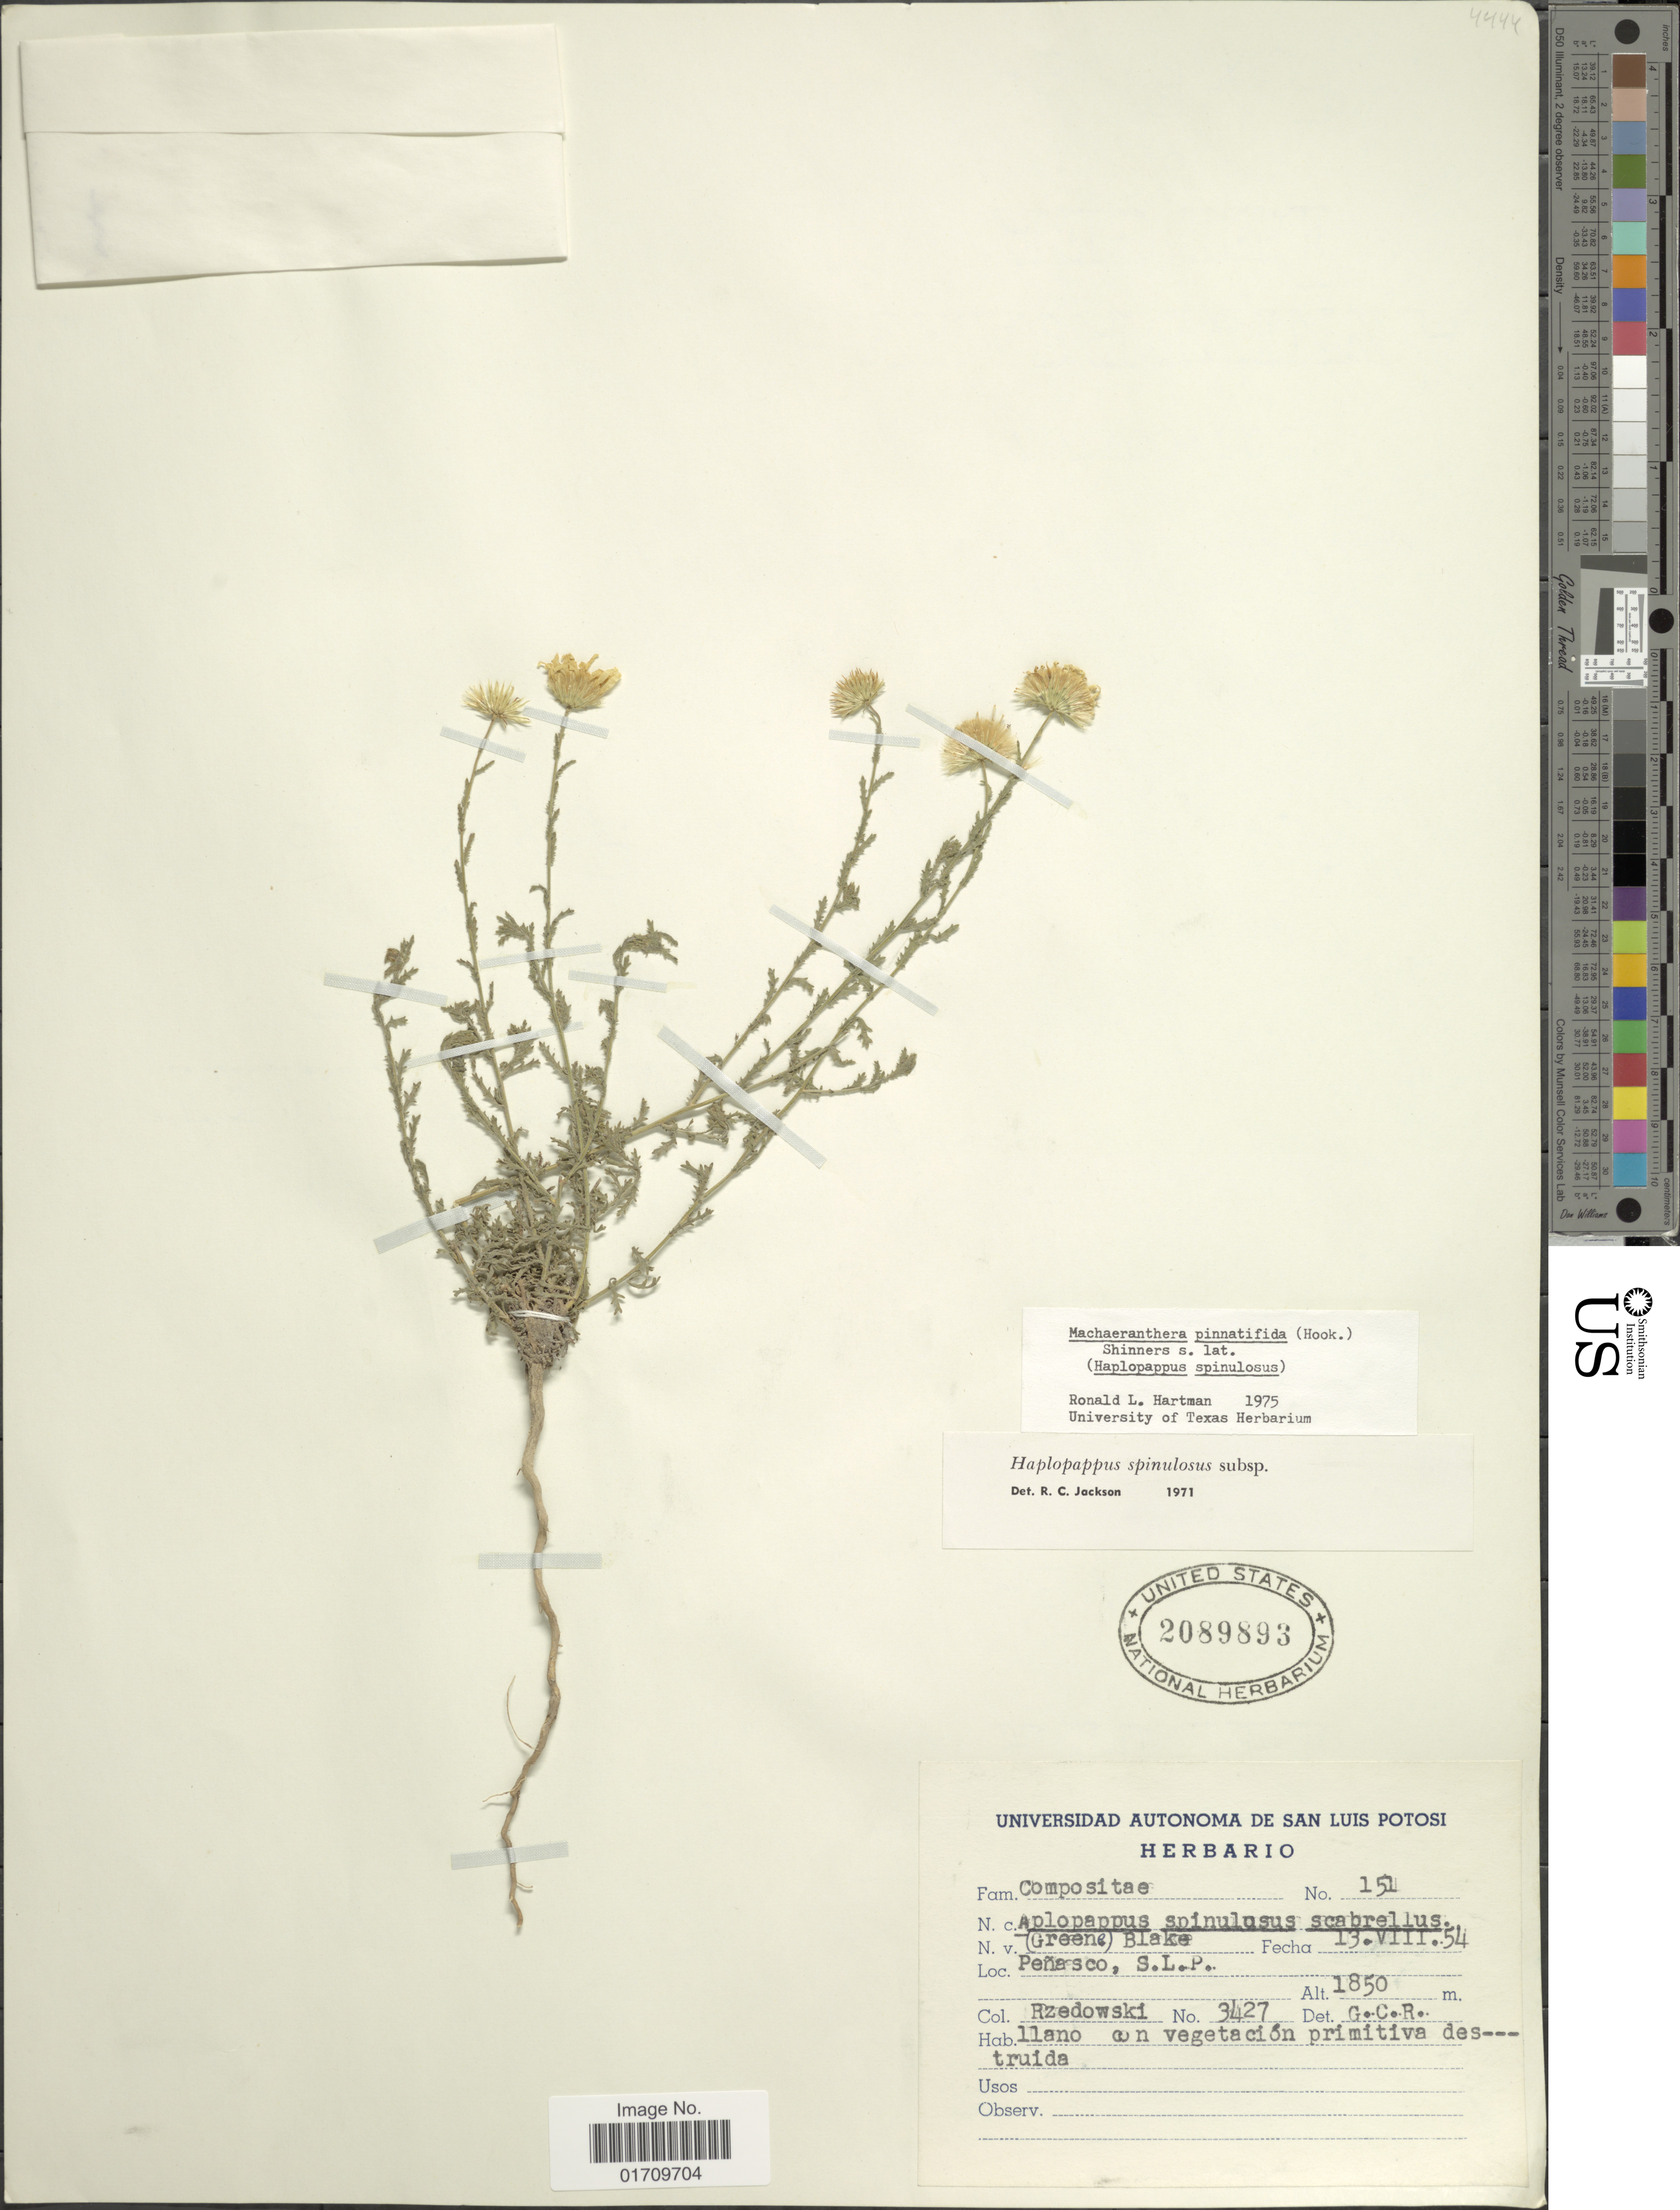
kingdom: Plantae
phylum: Tracheophyta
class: Magnoliopsida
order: Asterales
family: Asteraceae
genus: Machaeranthera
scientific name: Machaeranthera pinnatifida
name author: (Hook.) Shinners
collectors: Rzedowski, --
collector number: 3427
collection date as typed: Transcribed d/m/y: 13/8/54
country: Mexico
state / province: San Luis Potosí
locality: Penasco, S. L. P.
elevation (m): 1850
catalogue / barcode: US 2089893